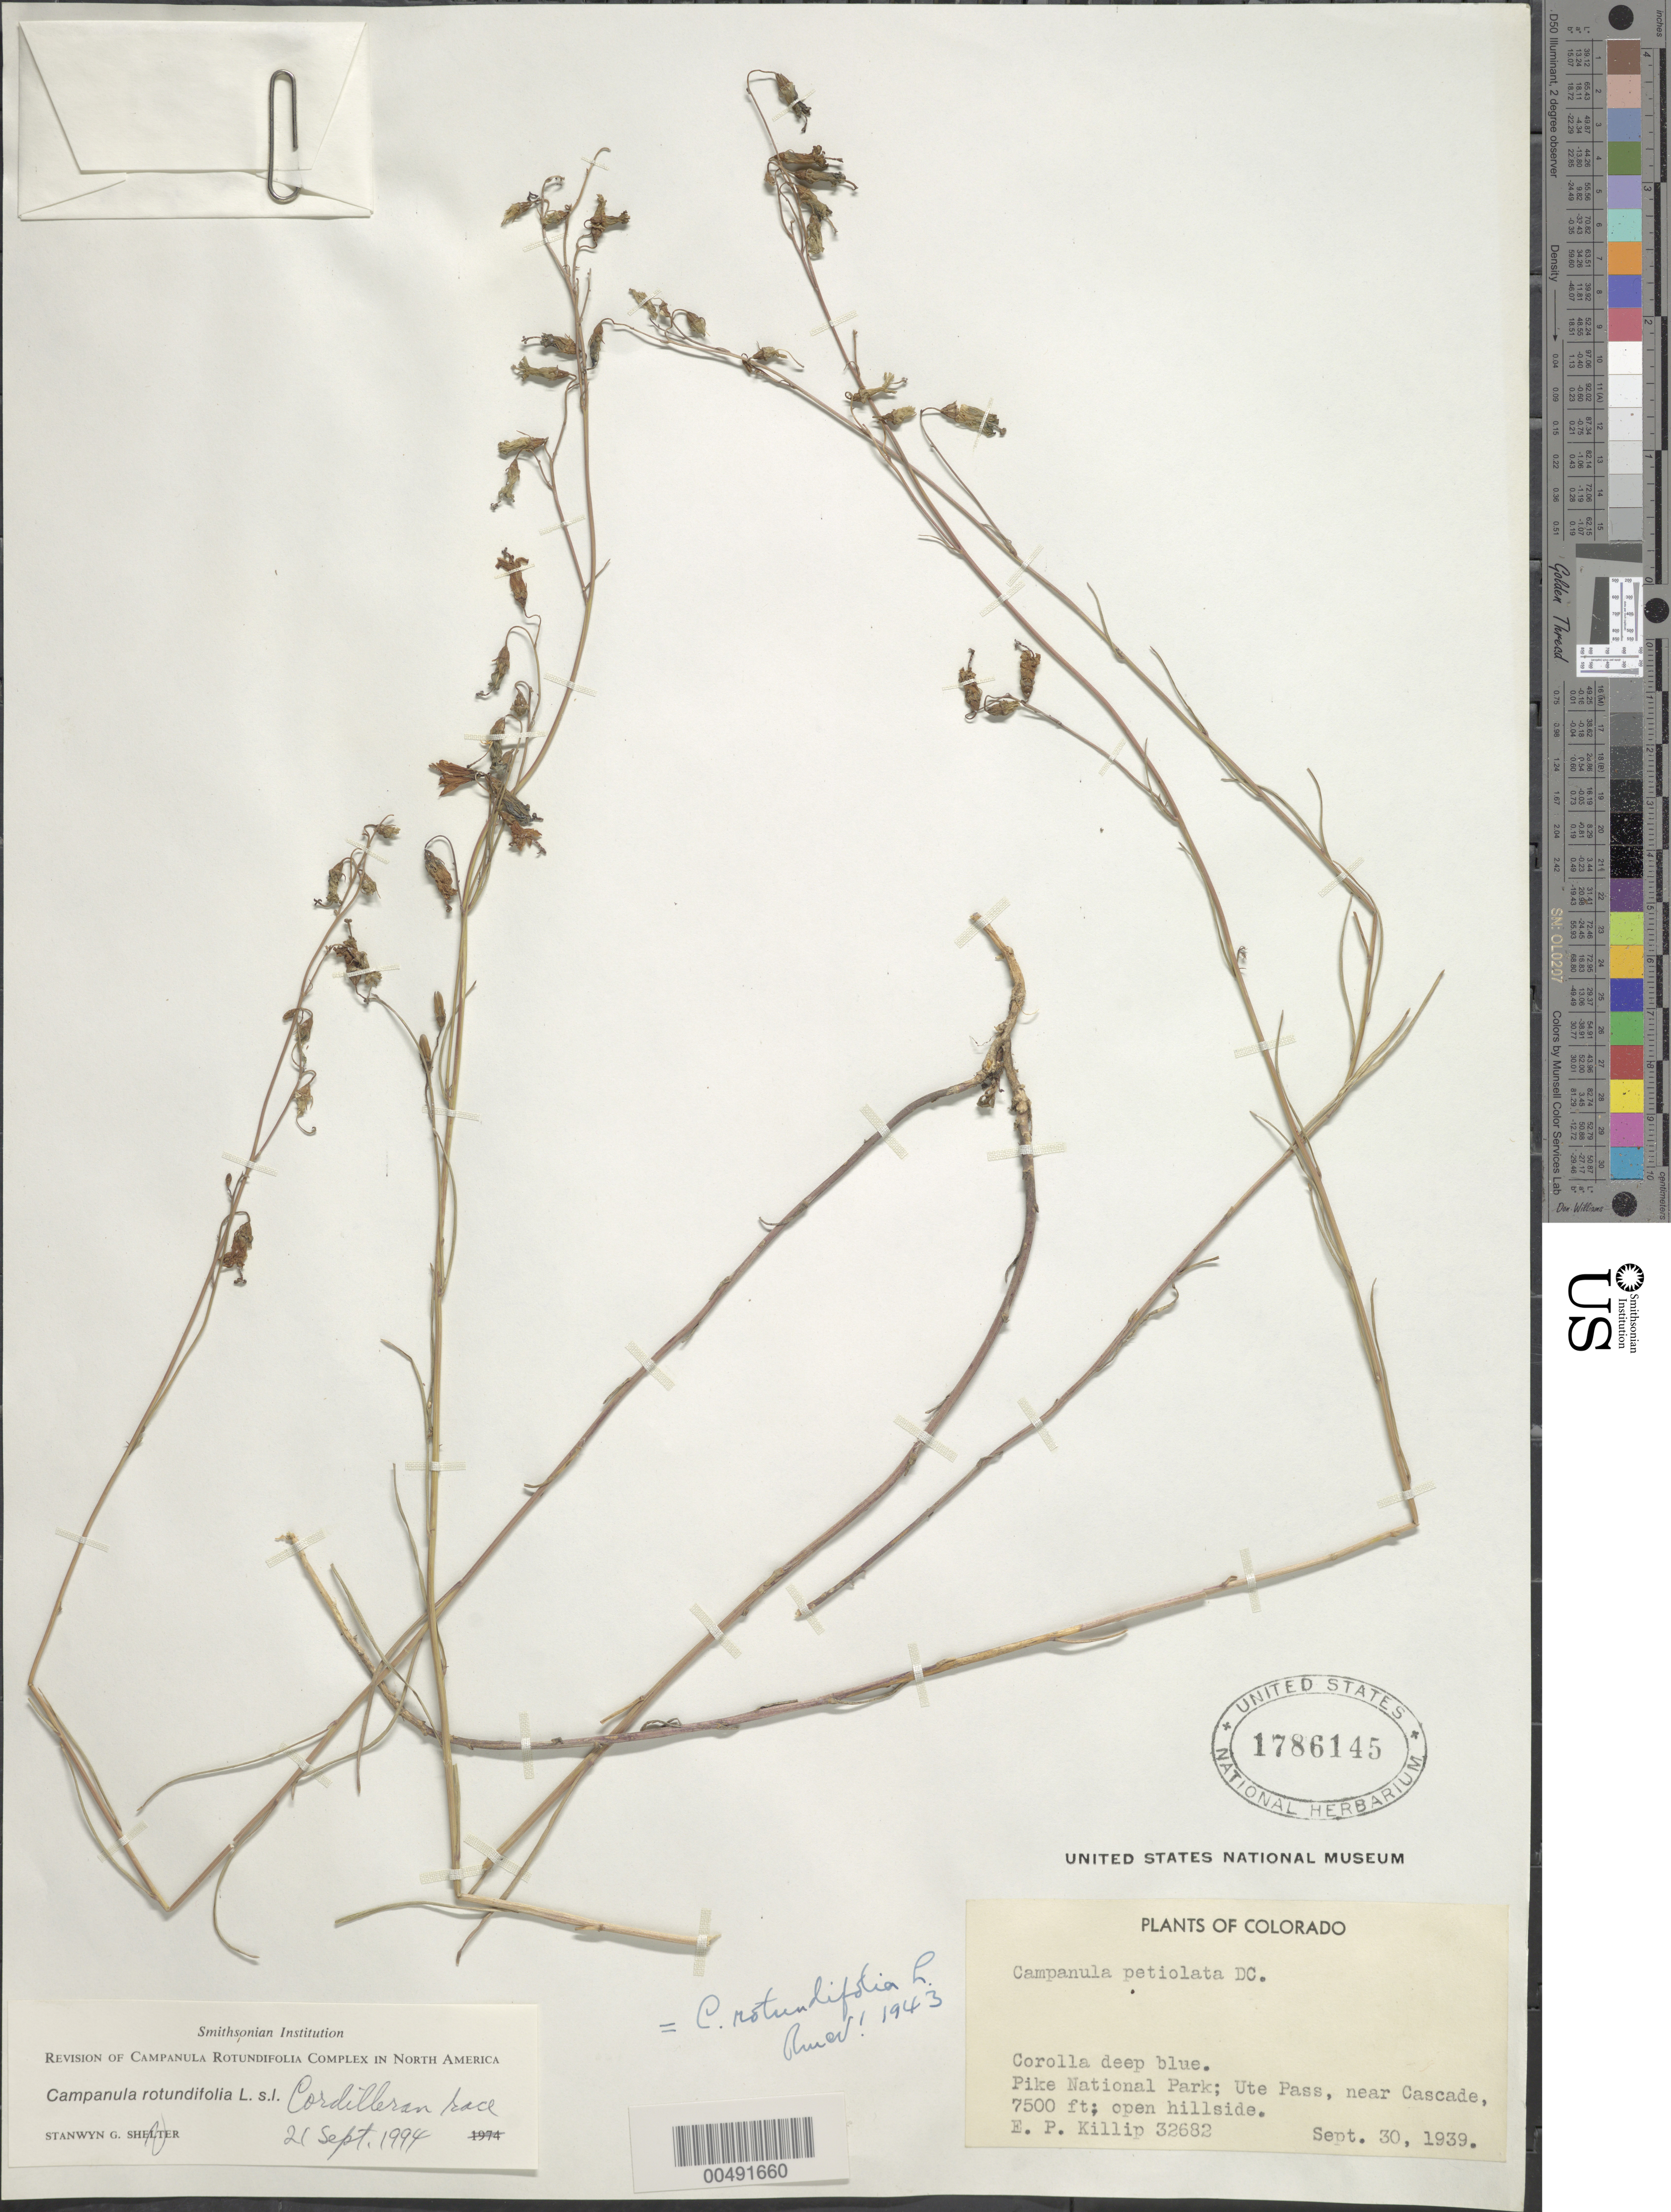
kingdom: Plantae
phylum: Tracheophyta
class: Magnoliopsida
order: Asterales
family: Campanulaceae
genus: Campanula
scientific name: Campanula rotundifolia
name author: L.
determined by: McVaugh, R.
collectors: E. P. Killip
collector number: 32682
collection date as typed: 30 Sep 1939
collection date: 1939-09-30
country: United States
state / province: Colorado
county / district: El Paso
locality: Pike National Park; Ute Pass, near Cascade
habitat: open hillside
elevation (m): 2286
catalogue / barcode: US 1786145